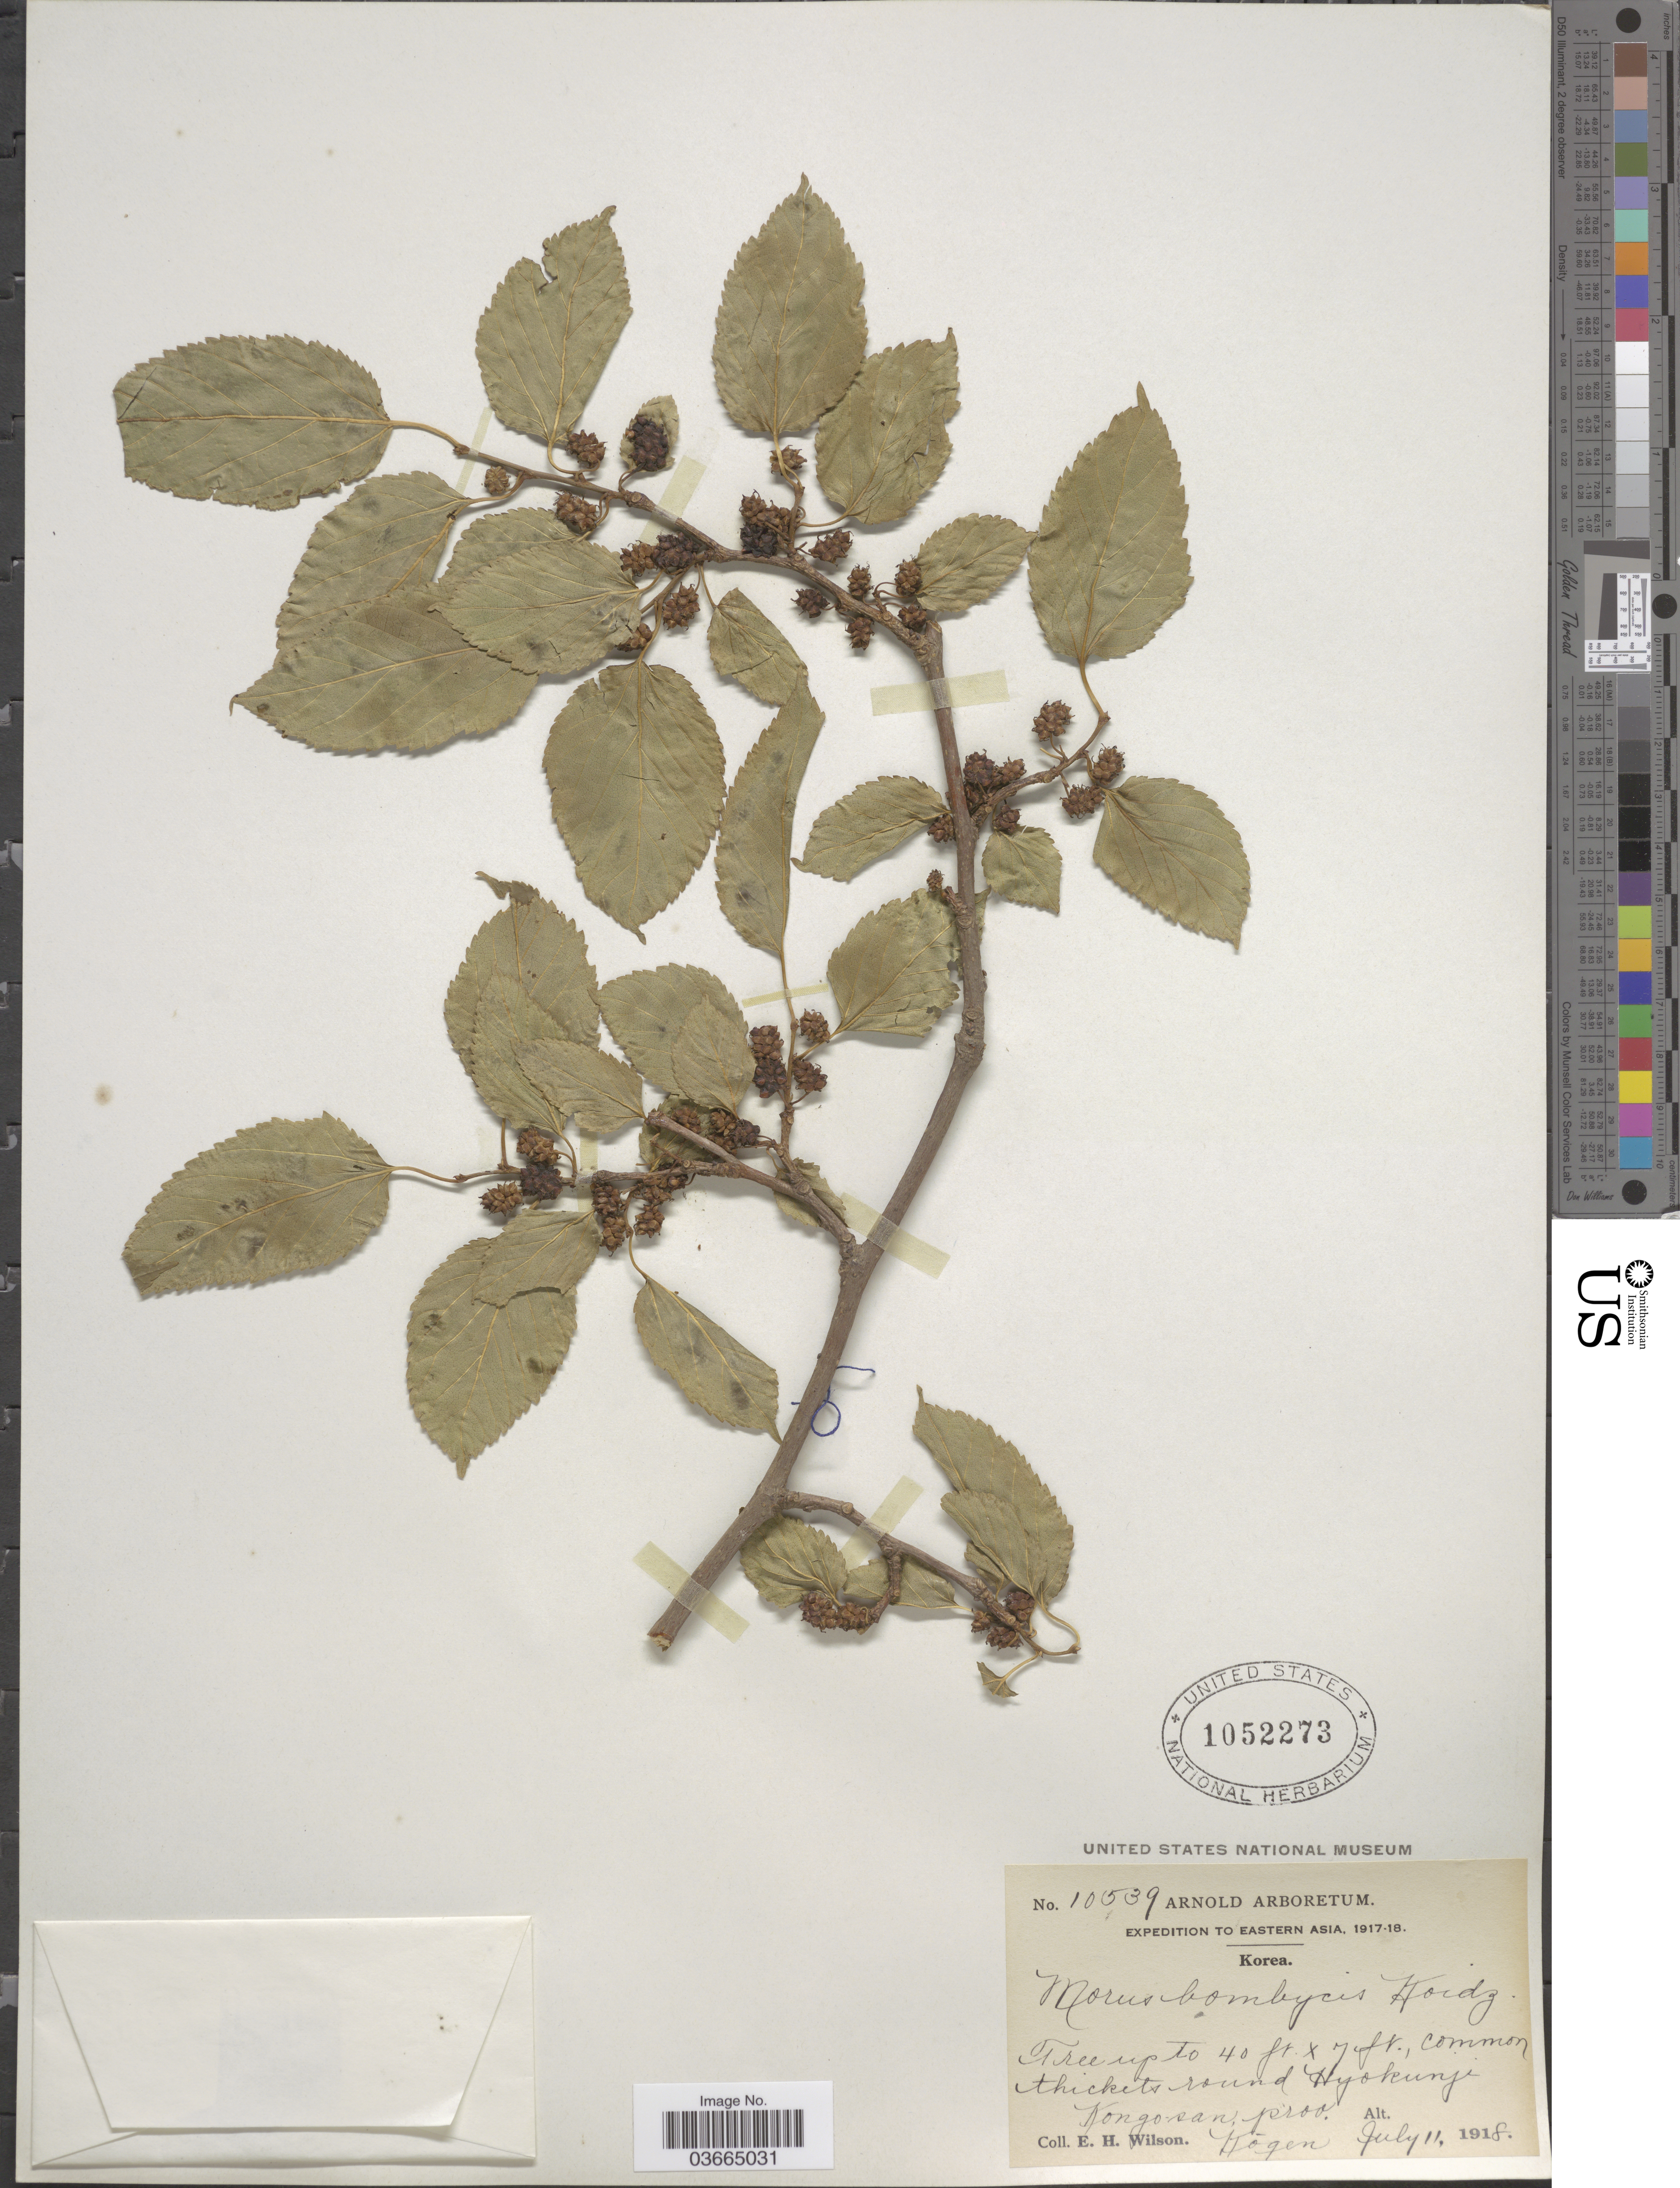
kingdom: Plantae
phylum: Tracheophyta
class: Magnoliopsida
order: Rosales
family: Moraceae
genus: Morus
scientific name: Morus bombycis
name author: Koidz.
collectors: E. Wilson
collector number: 10539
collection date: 1918-07-11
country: North Korea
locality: Eastern Asia. Korea. Hyokunji Kongo-san, prov. Kogen.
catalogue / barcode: US 1052273